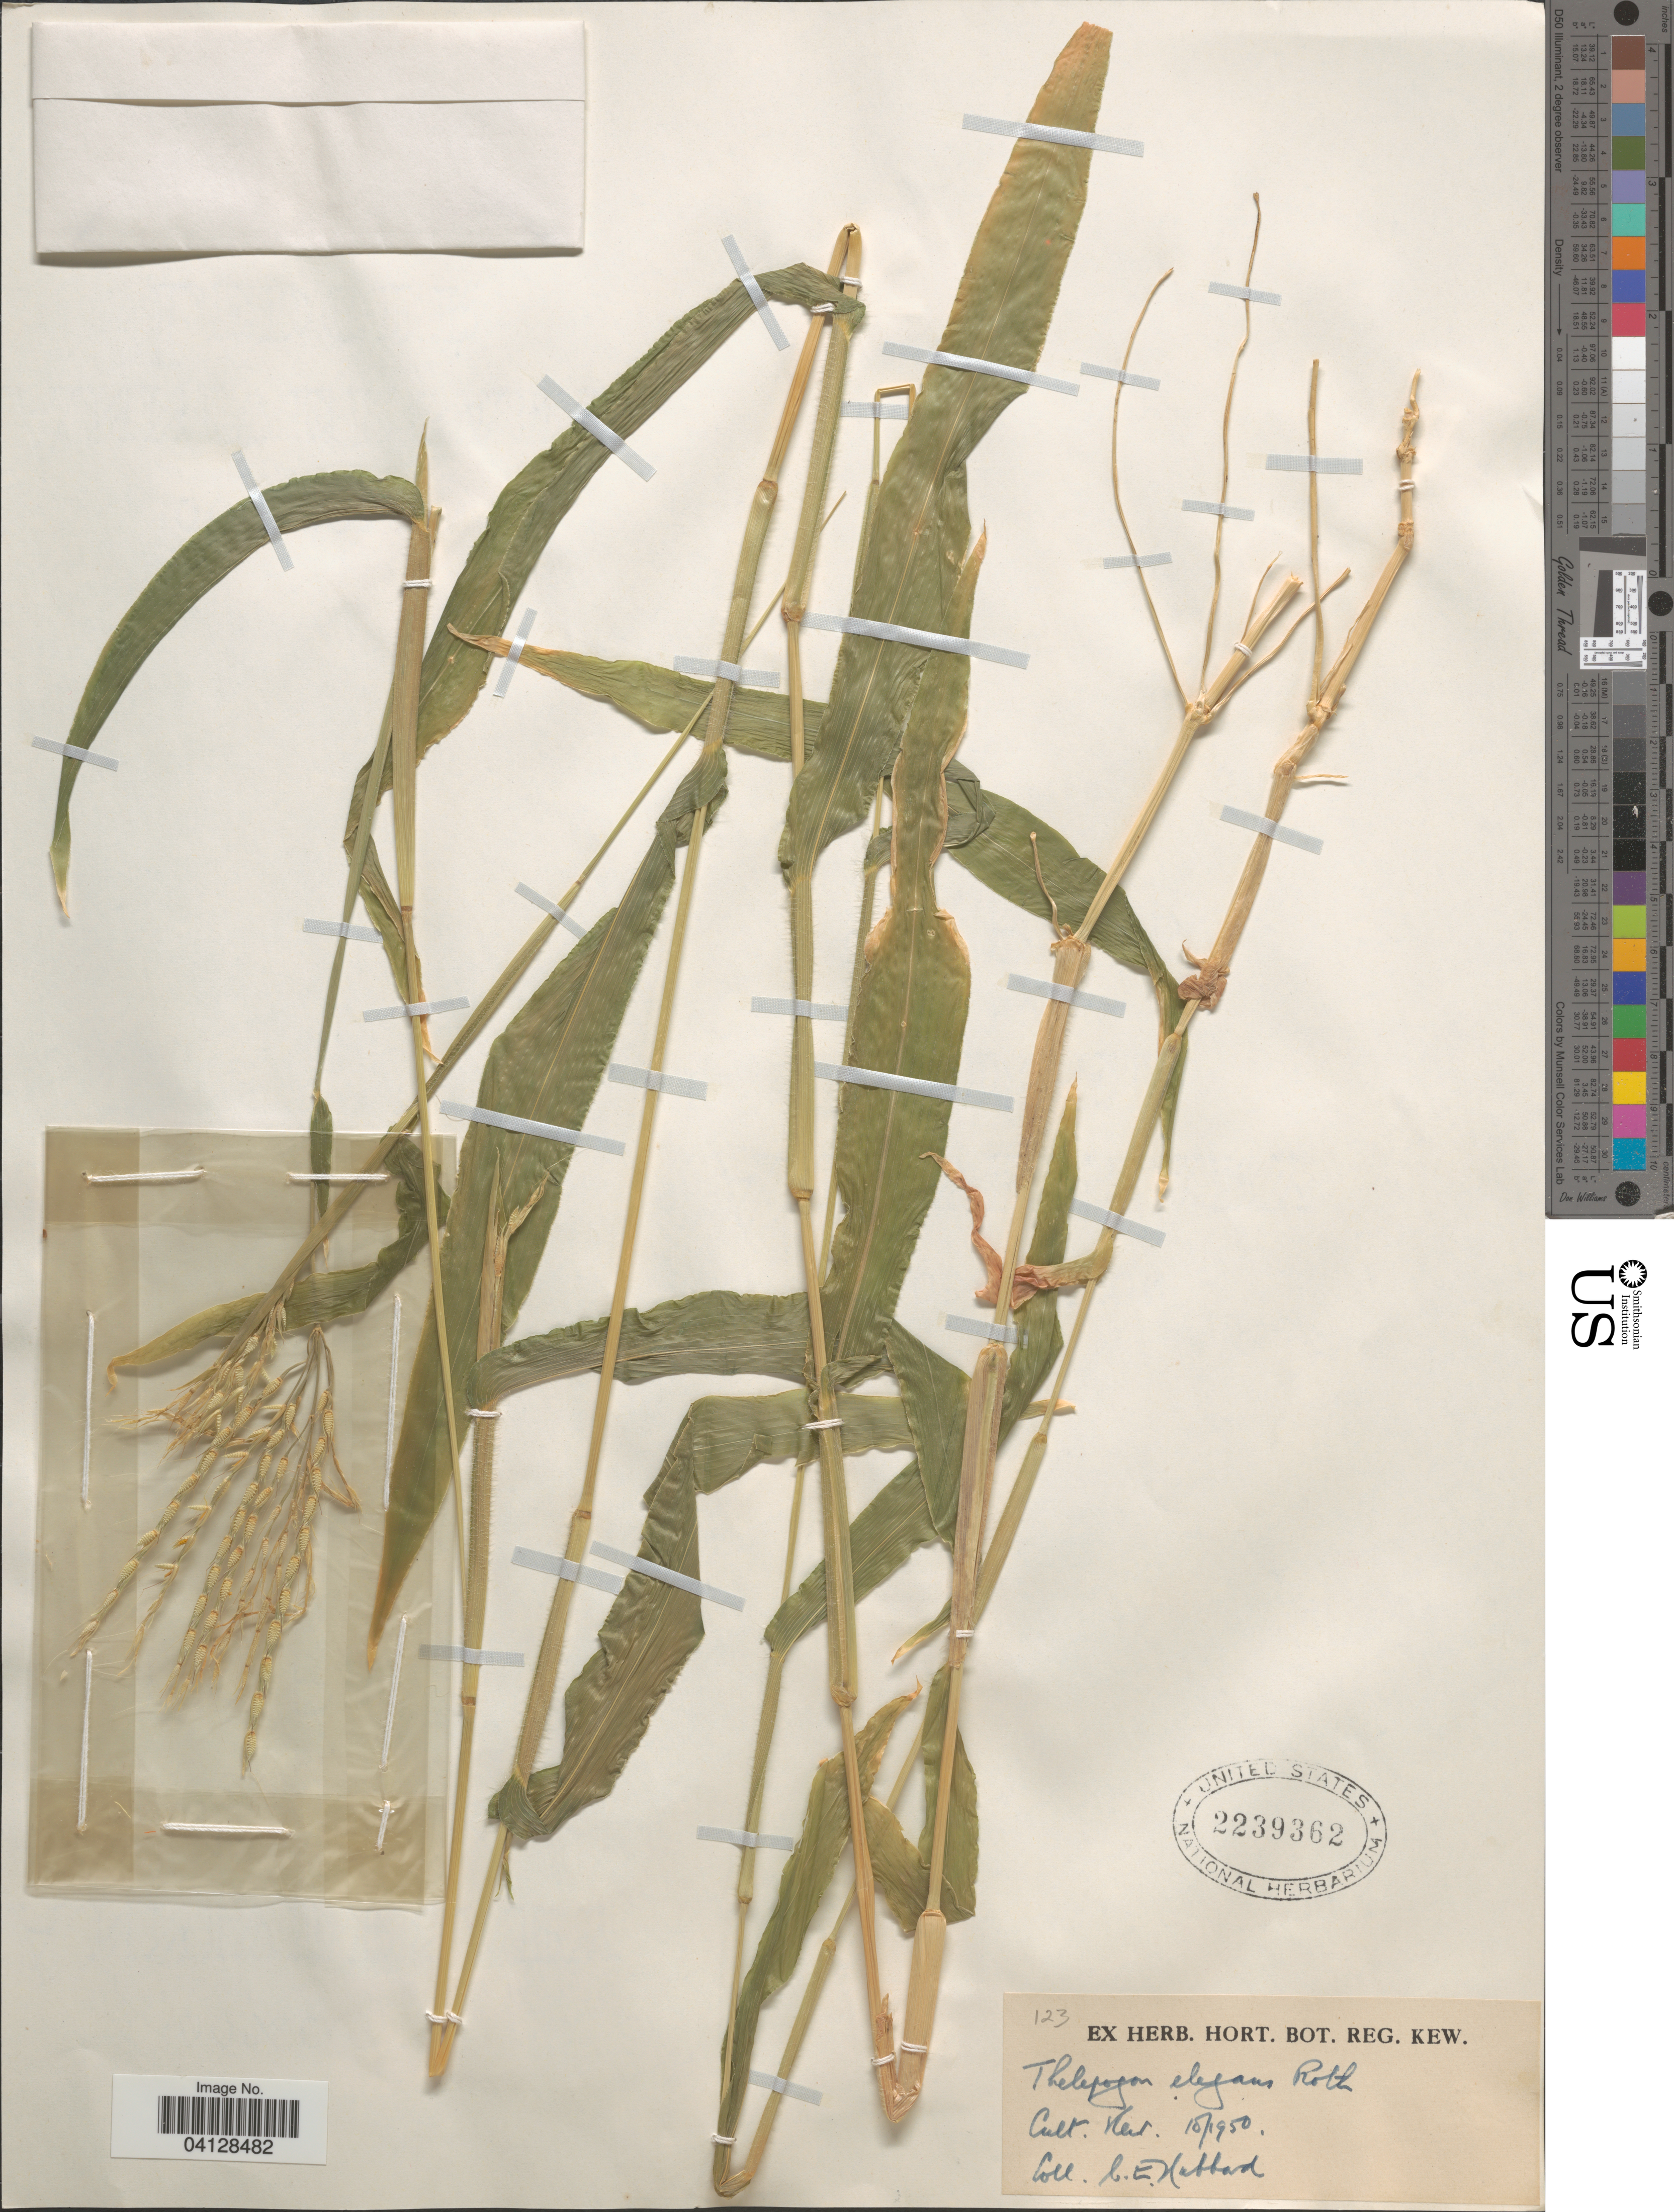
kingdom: Plantae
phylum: Tracheophyta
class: Liliopsida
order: Poales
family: Poaceae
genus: Thelepogon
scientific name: Thelepogon elegans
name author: Roth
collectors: C. E. Hubbard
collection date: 1950-10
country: United Kingdom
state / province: England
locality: Cult. Kew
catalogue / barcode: US 2239362